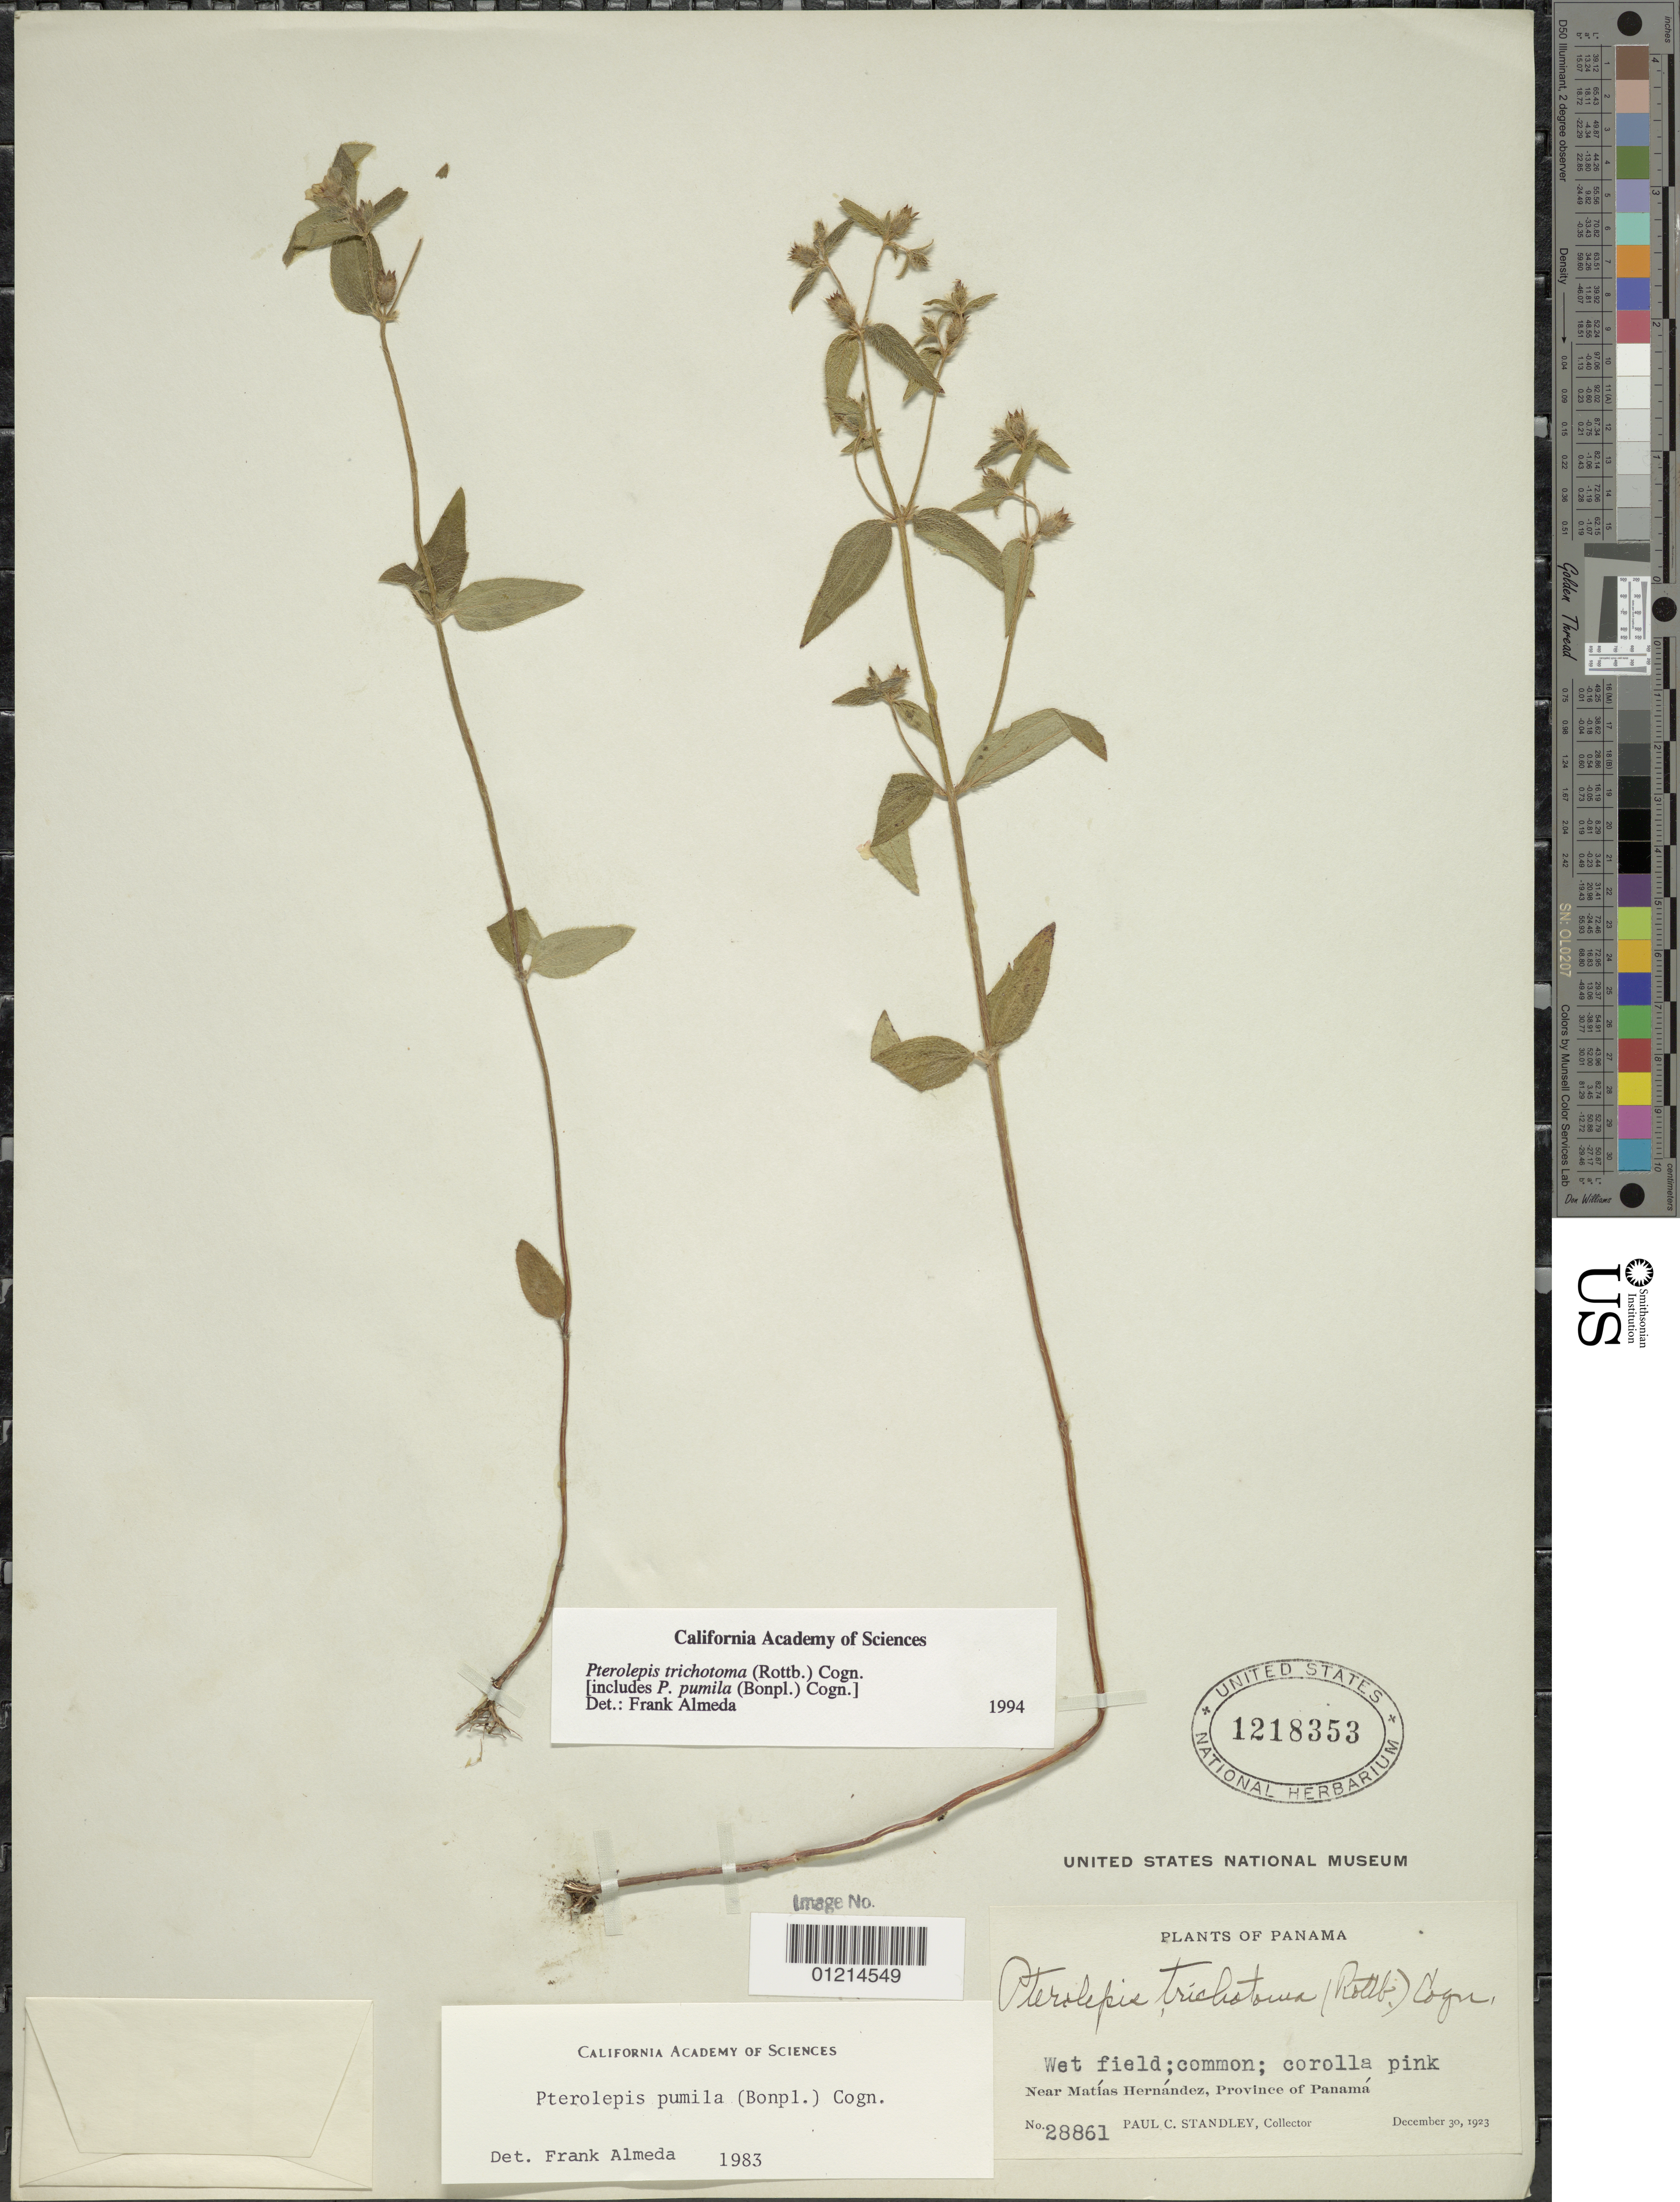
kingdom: Plantae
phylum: Tracheophyta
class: Magnoliopsida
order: Myrtales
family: Melastomataceae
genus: Pterolepis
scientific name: Pterolepis trichotoma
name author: (Rottb.) Cogn.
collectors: P. C. Standley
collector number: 28861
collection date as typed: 30 Dec 1923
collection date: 1923-12-30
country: Panama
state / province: Panamá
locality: Near Matias Hernandez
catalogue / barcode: US 1218353